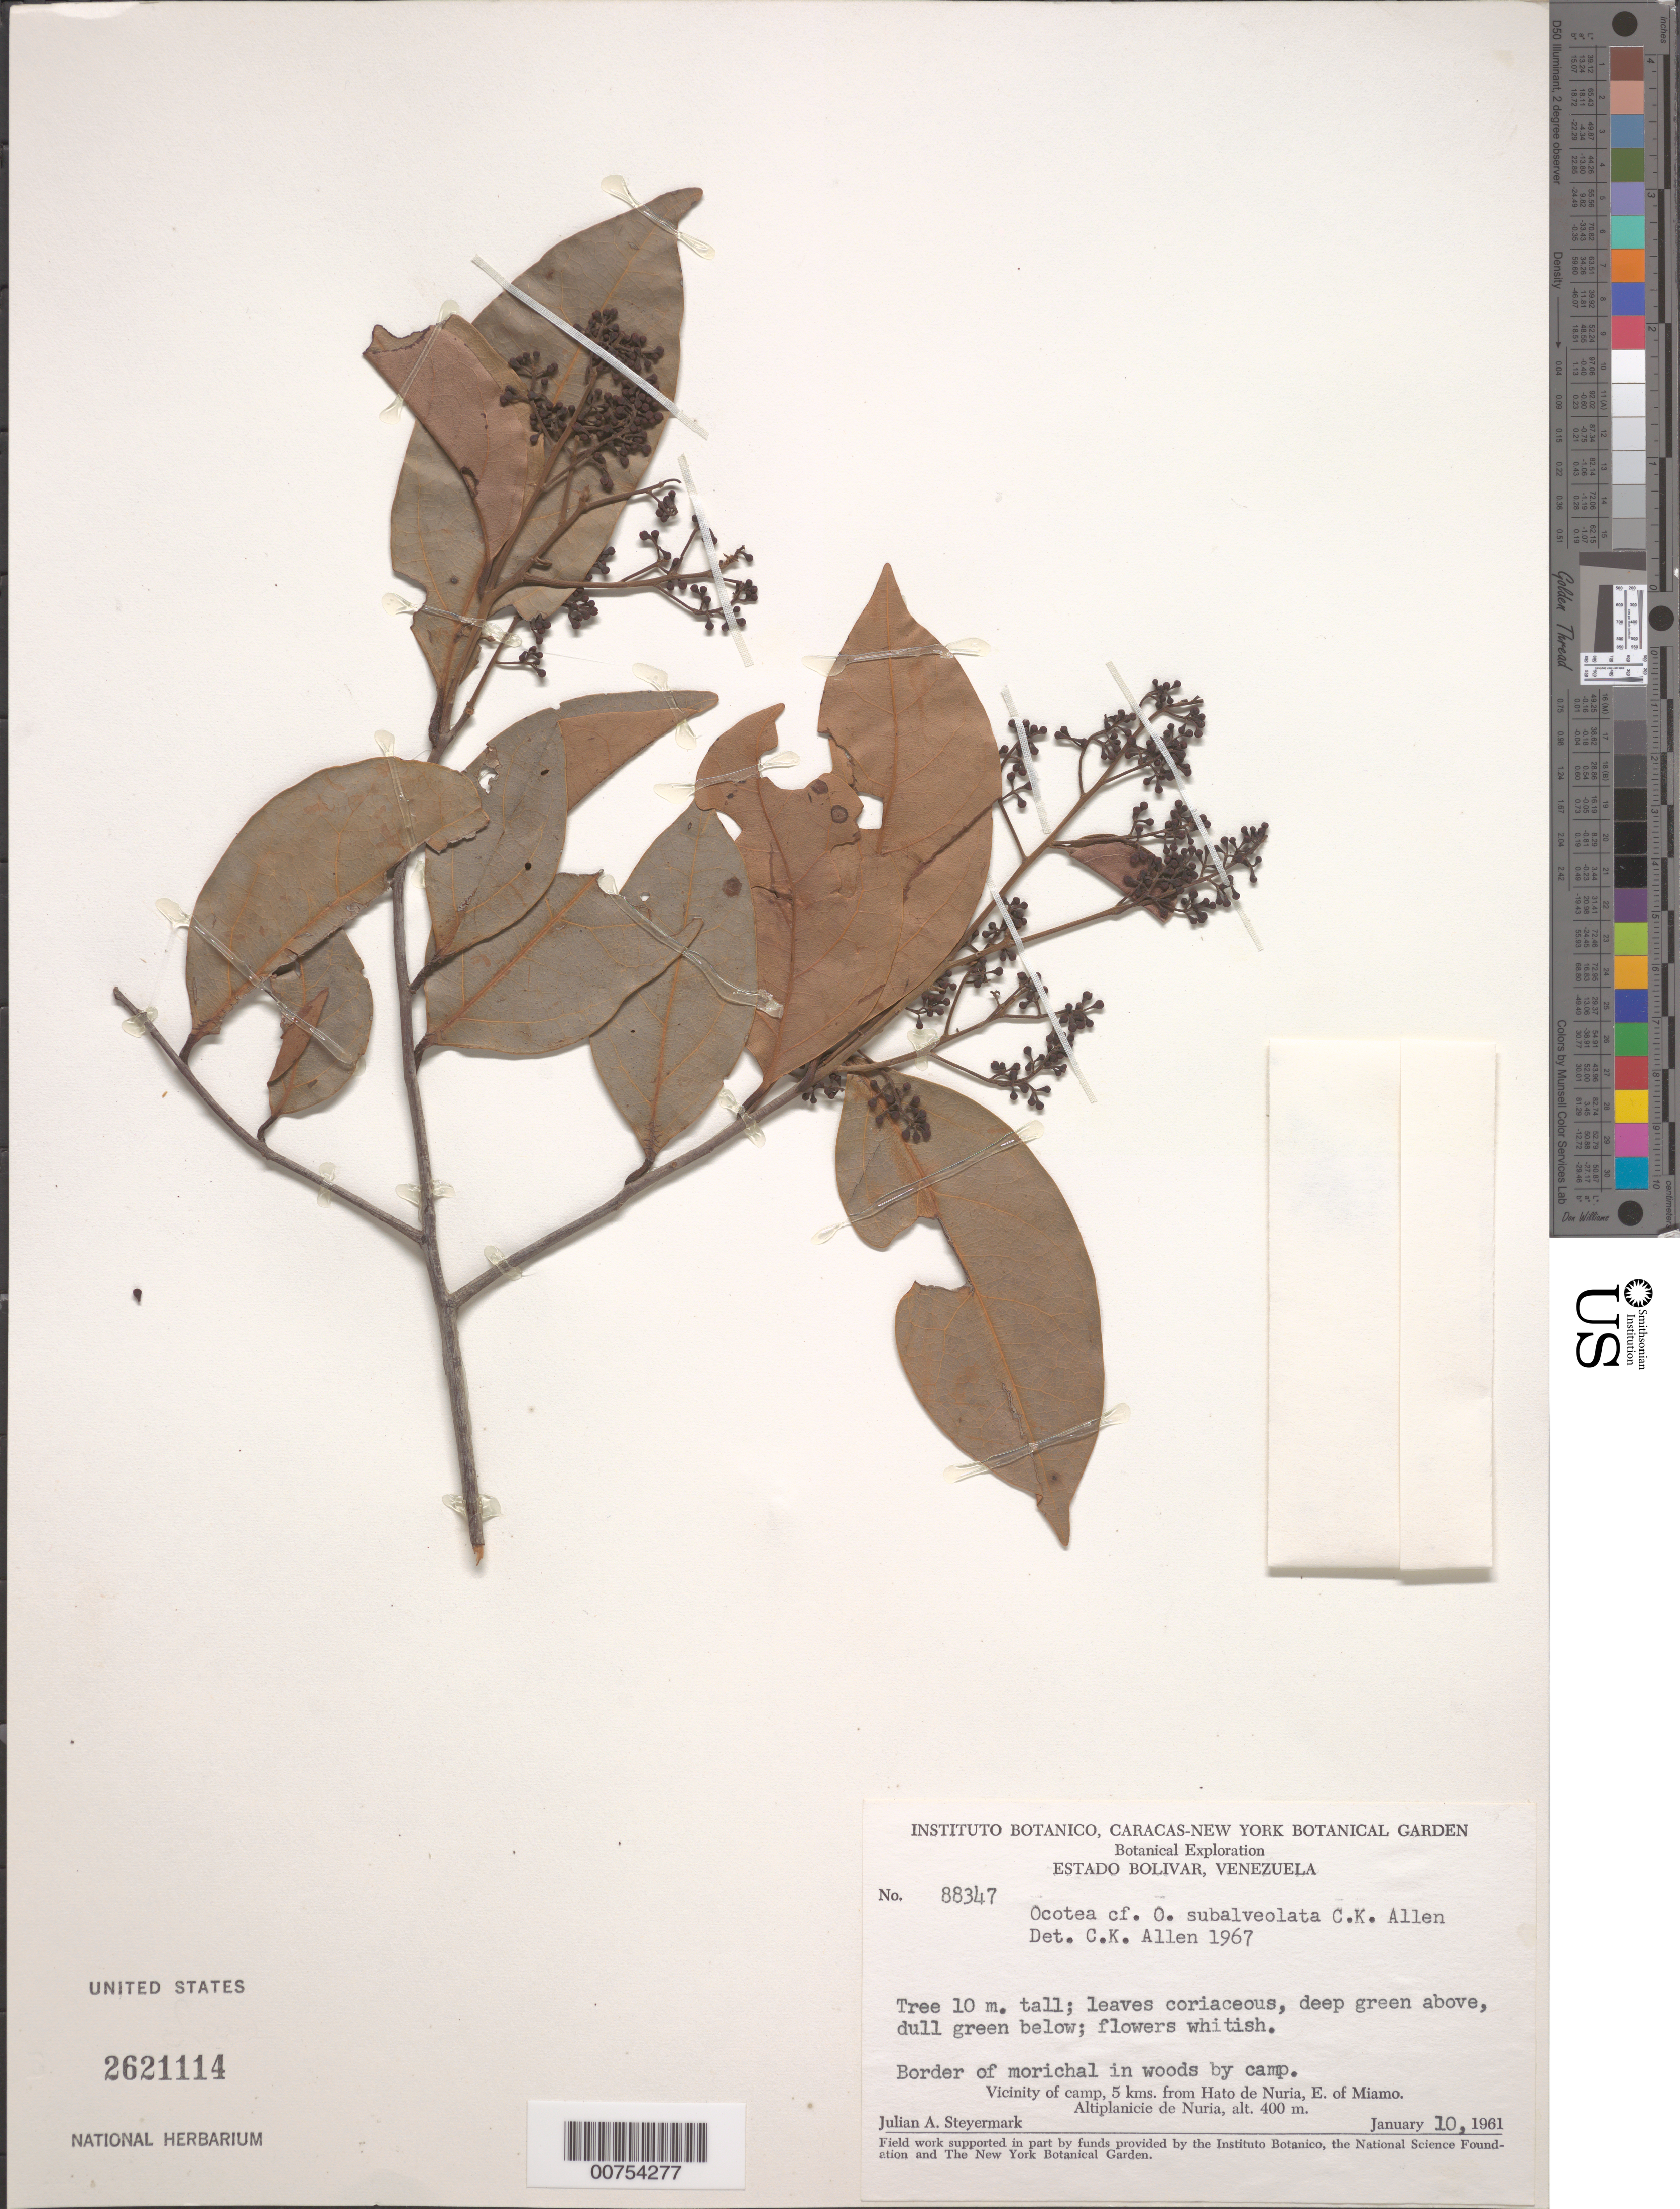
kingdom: Plantae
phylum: Tracheophyta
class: Magnoliopsida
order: Laurales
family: Lauraceae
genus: Ocotea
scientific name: Ocotea subalveolata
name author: C.K. Allen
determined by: Allen, C. K.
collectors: J. Steyermark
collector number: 88347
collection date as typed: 10-Jan-61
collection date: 1961-01-10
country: Venezuela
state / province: Bolívar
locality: Hato de Nuria, 5 km from; E of Miamo, Altiplanicie de Nuria, vic of camp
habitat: Border of morichal in woods by camp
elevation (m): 400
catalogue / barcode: US 2621114